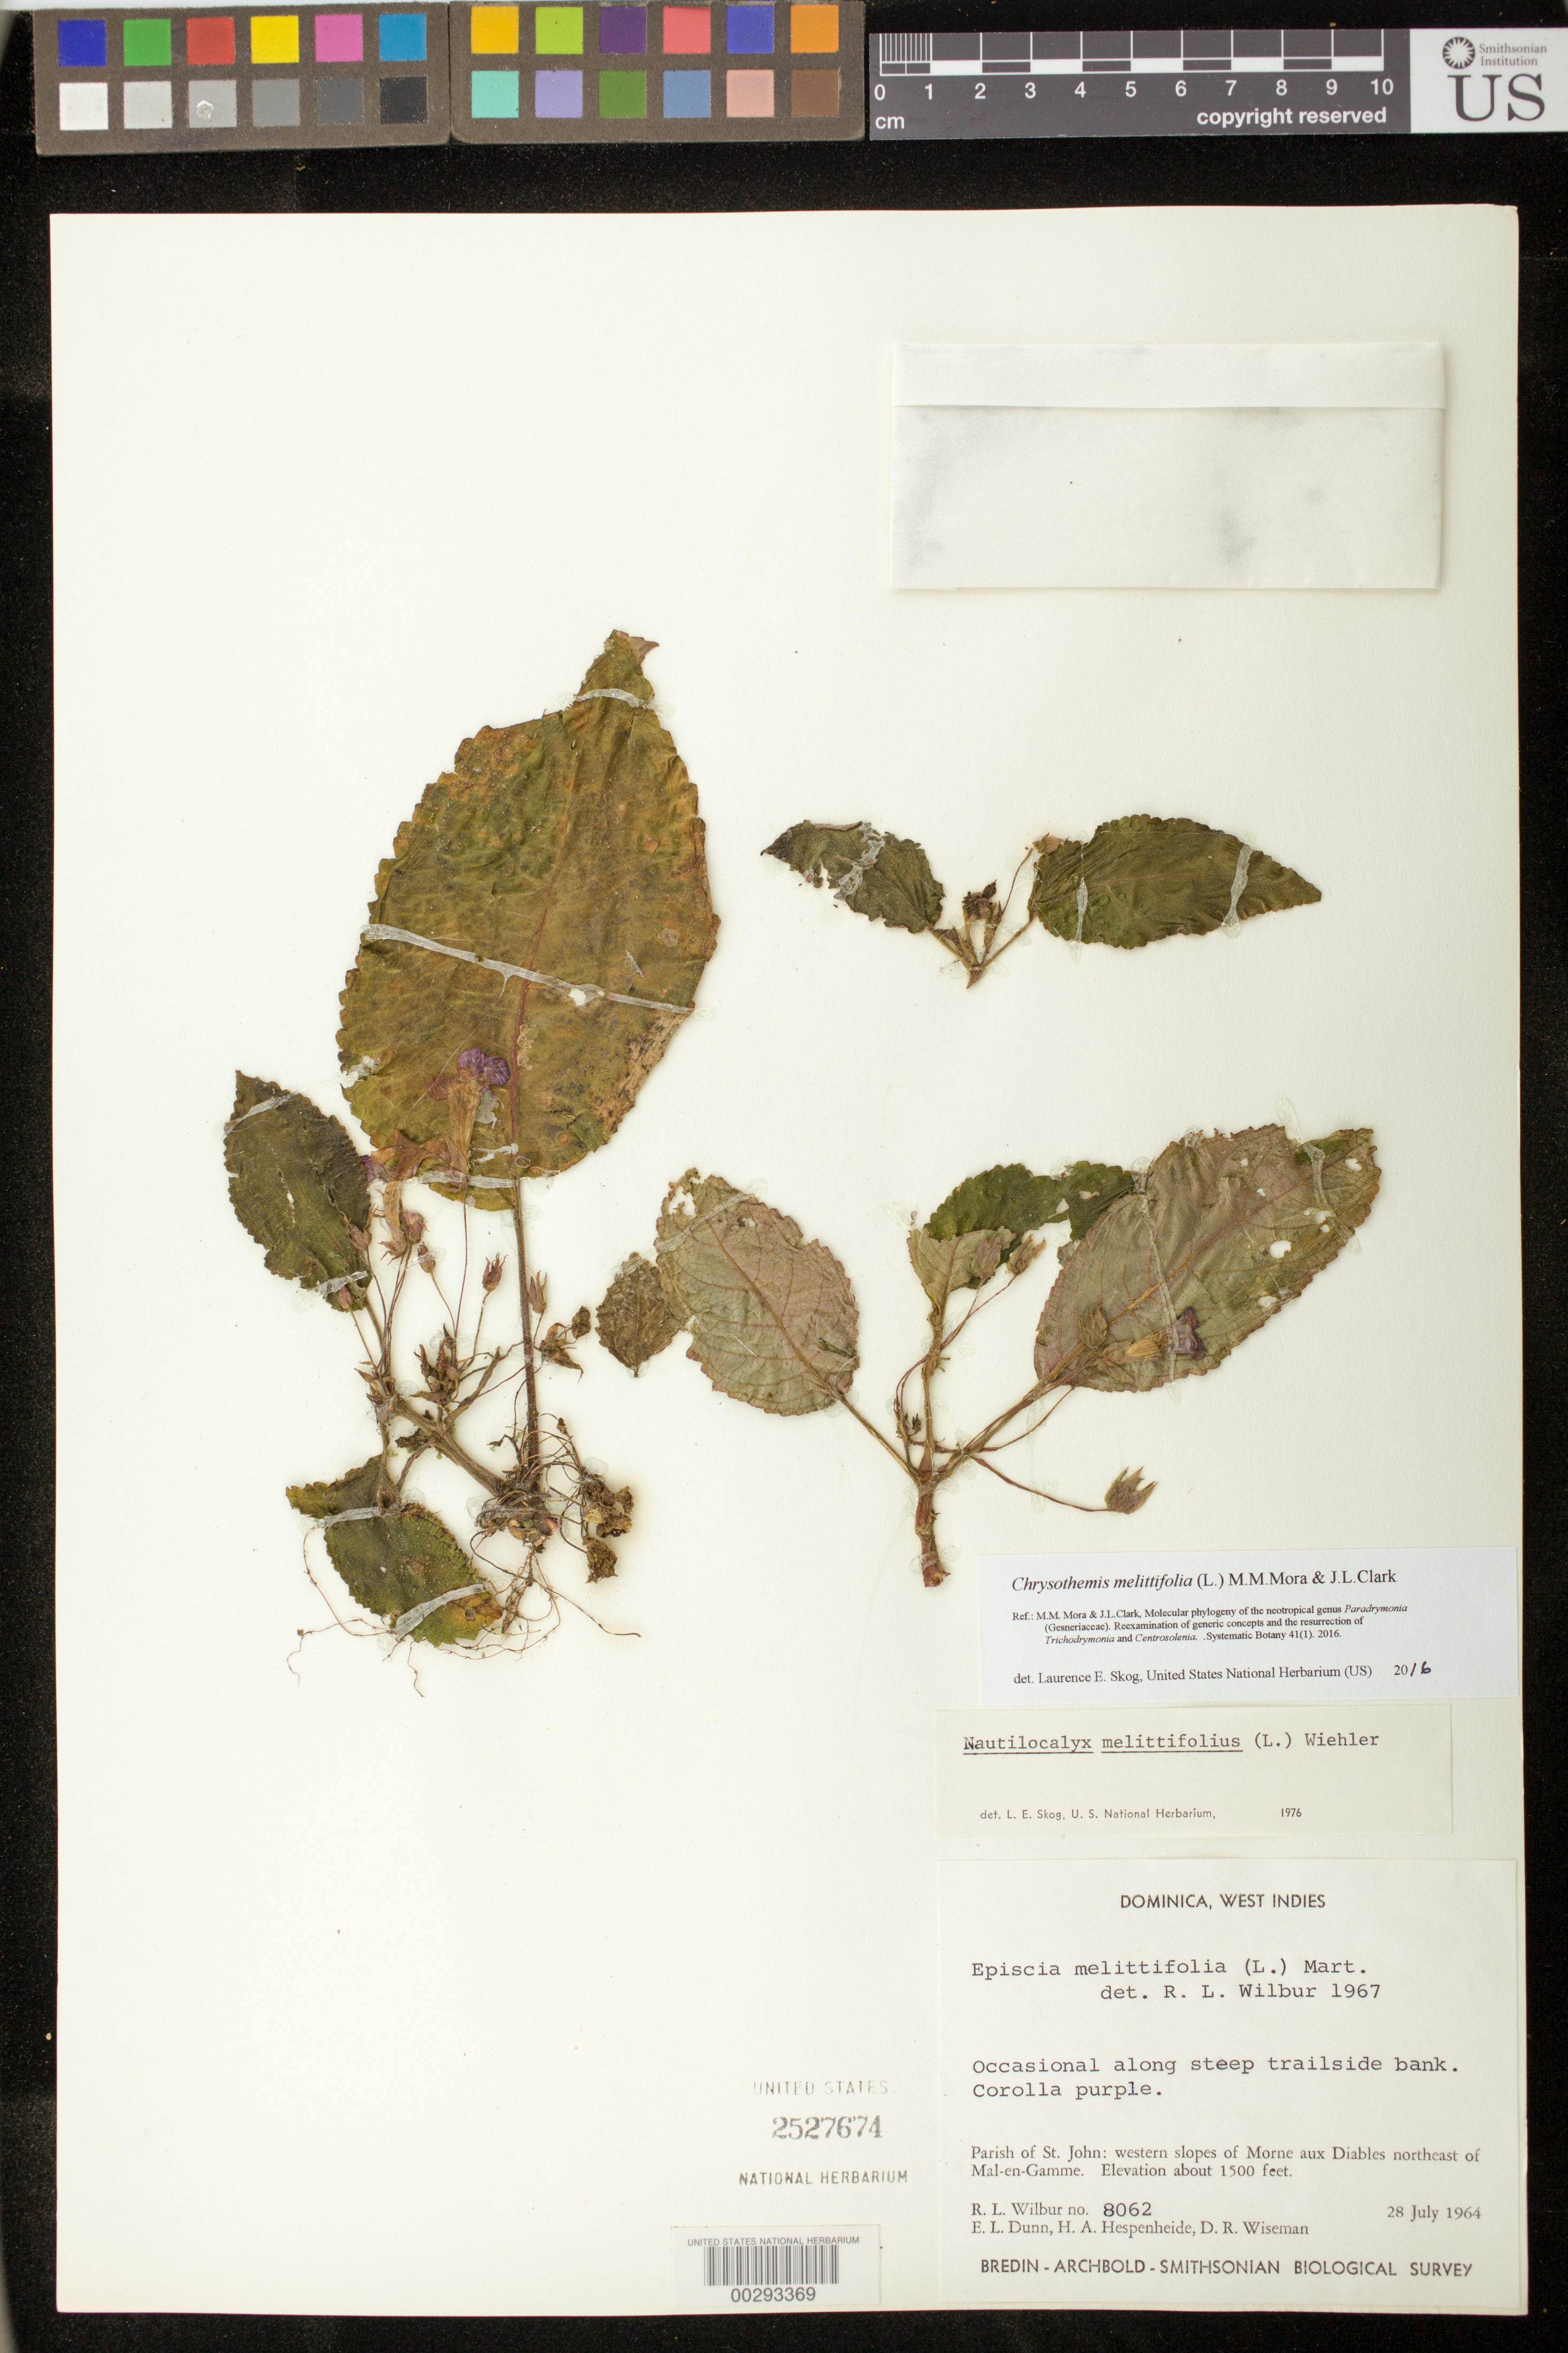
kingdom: Plantae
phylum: Tracheophyta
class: Magnoliopsida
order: Lamiales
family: Gesneriaceae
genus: Chrysothemis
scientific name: Chrysothemis melittifolia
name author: (L.) M.M. Mora & J.L. Clark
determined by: Skog, Laurence E.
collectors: R. L. Wilbur, E. Dunn, H. A. Hespenheide & D. R. Wiseman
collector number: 8062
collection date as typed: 28 Jul 1964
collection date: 1964-07-28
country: Dominica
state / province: St. John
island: Dominica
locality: Morne Aux Diables, NE of Mal en Gamme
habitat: Along steep trail side bank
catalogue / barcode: US 2527674